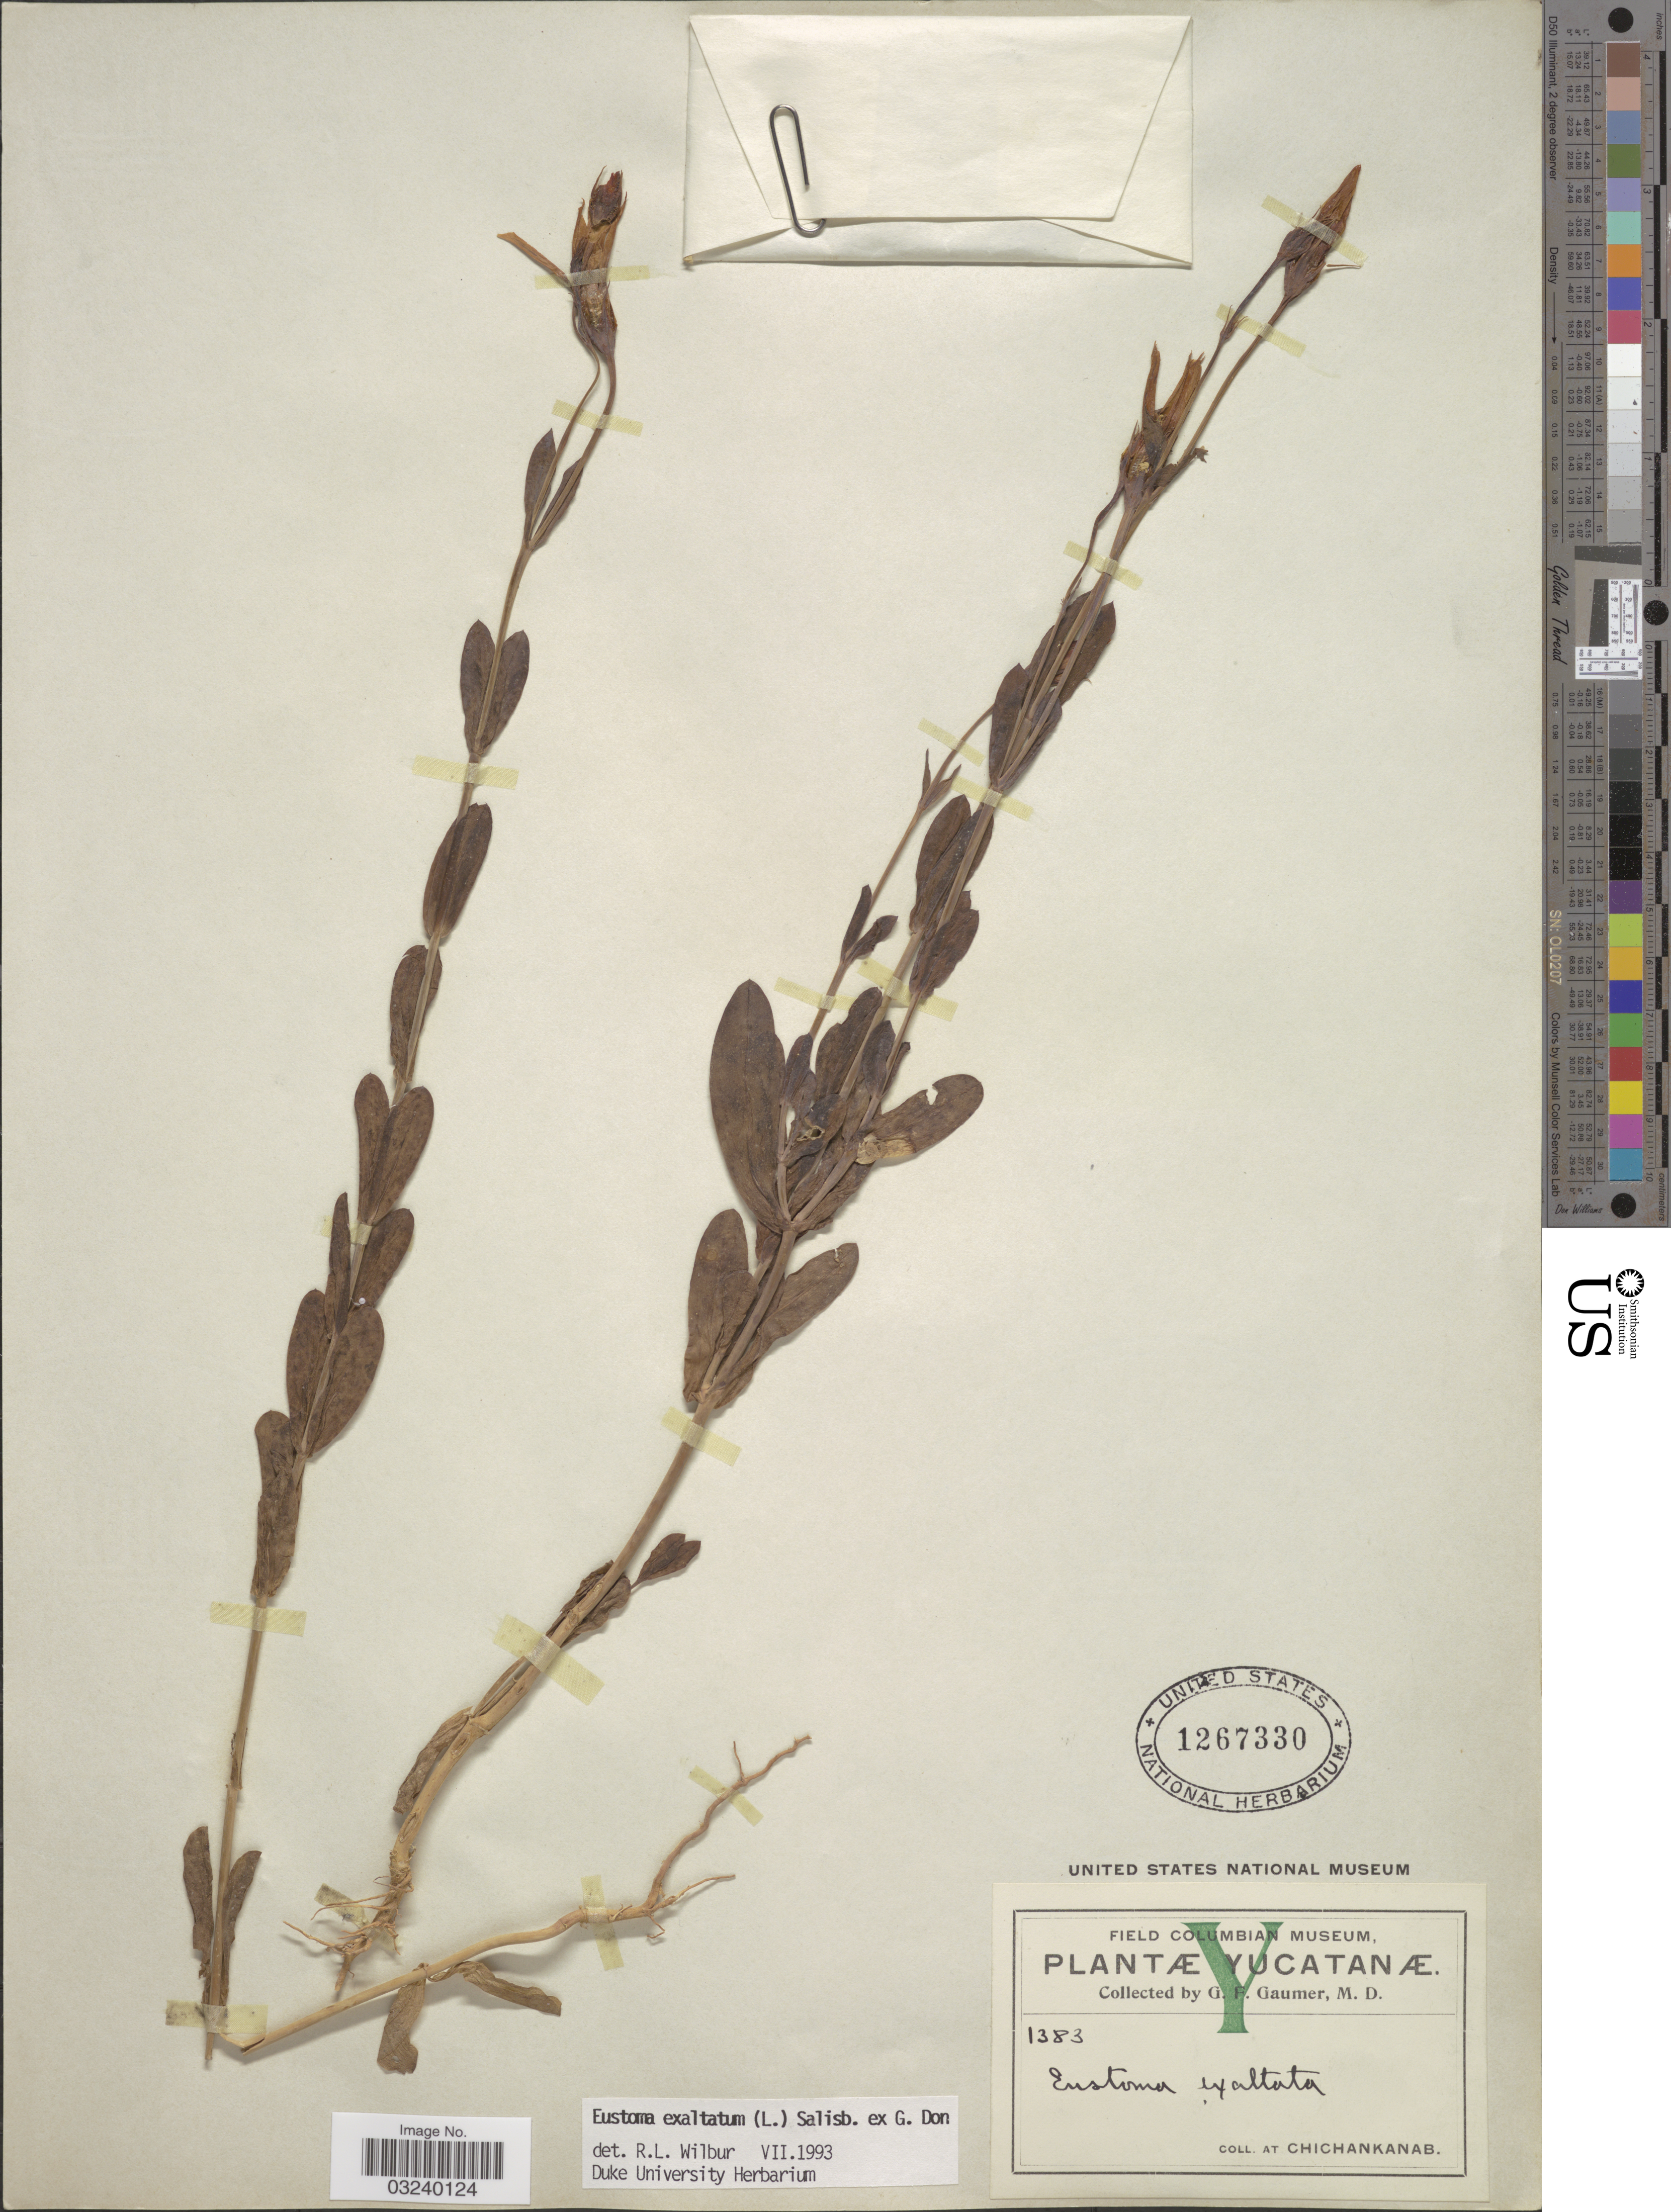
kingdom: Plantae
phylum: Tracheophyta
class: Magnoliopsida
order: Gentianales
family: Gentianaceae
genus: Eustoma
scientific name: Eustoma exaltatum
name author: (L.) Salisb. ex Don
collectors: G. F. Gaumer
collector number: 1383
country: Mexico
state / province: Yucatán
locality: At Chichankanab.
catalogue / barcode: US 1267330